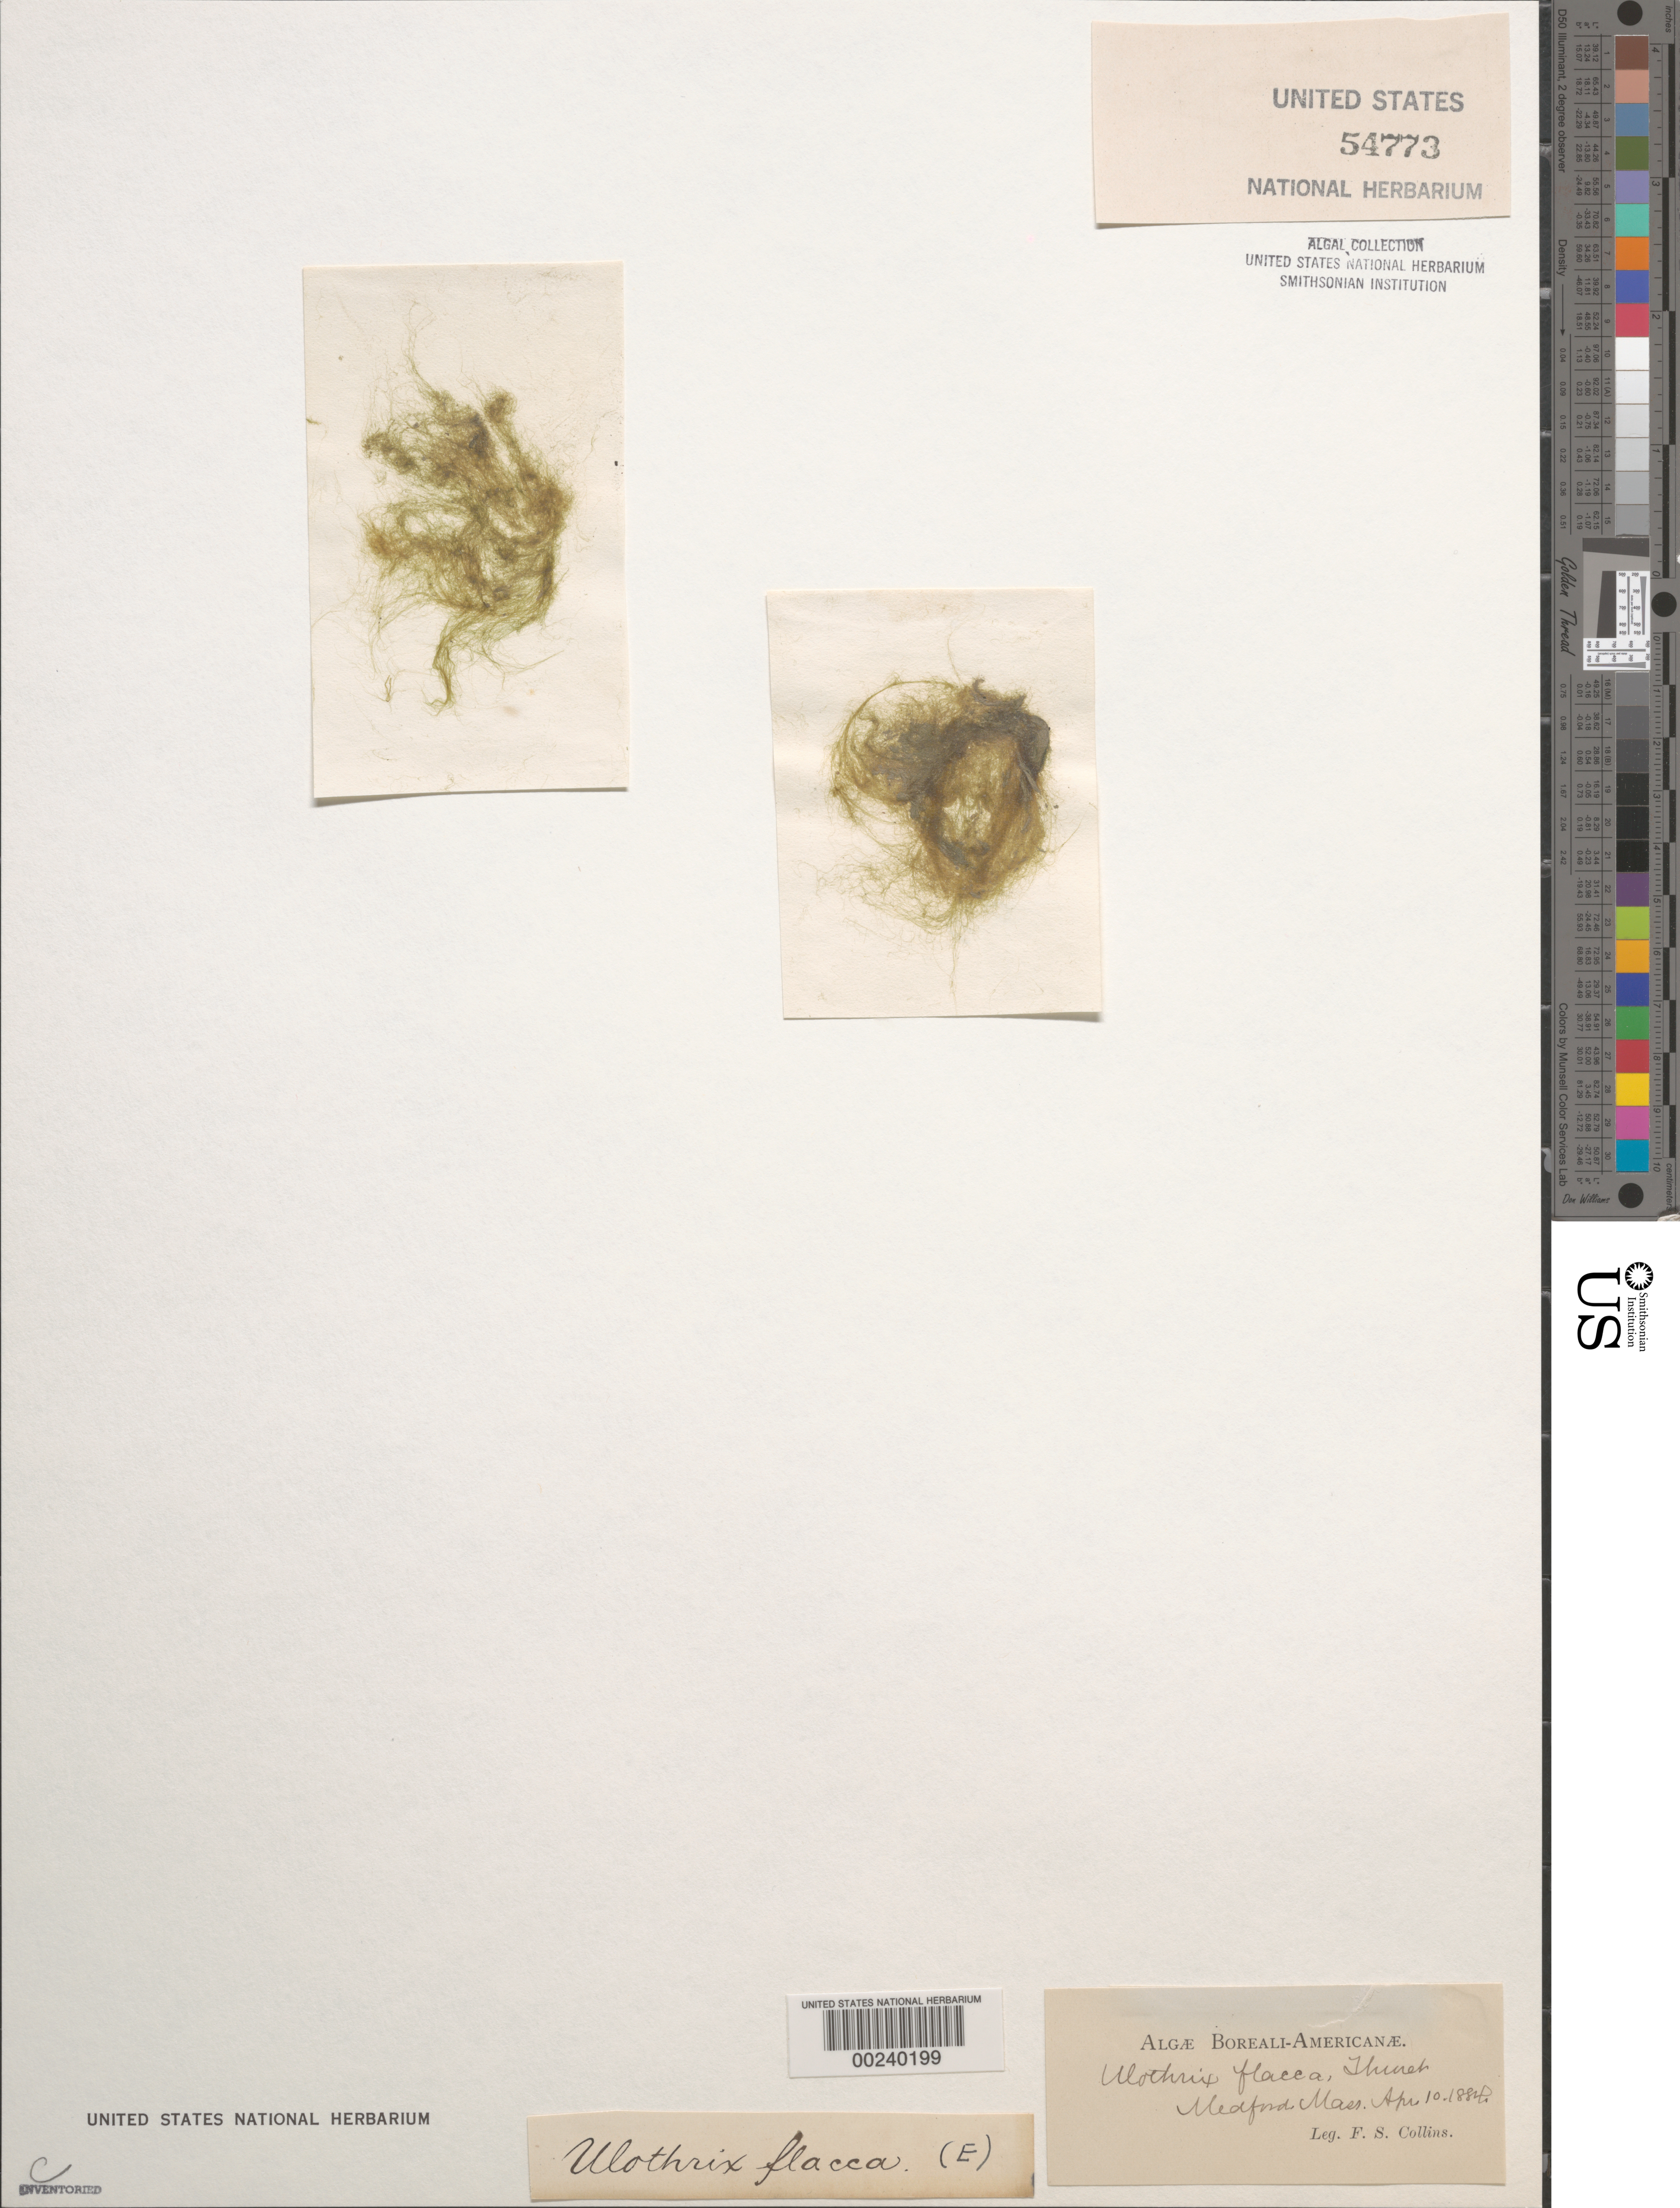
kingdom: Plantae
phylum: Chlorophyta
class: Ulvophyceae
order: Ulotrichales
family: Ulotrichaceae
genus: Ulothrix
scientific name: Ulothrix flacca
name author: (Dillwyn) Thur. in Le Jol.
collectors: F. Collins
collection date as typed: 10 Apr 1884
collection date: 1884-04-10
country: United States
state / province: Massachusetts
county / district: Middlesex County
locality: Medford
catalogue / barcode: US 54773